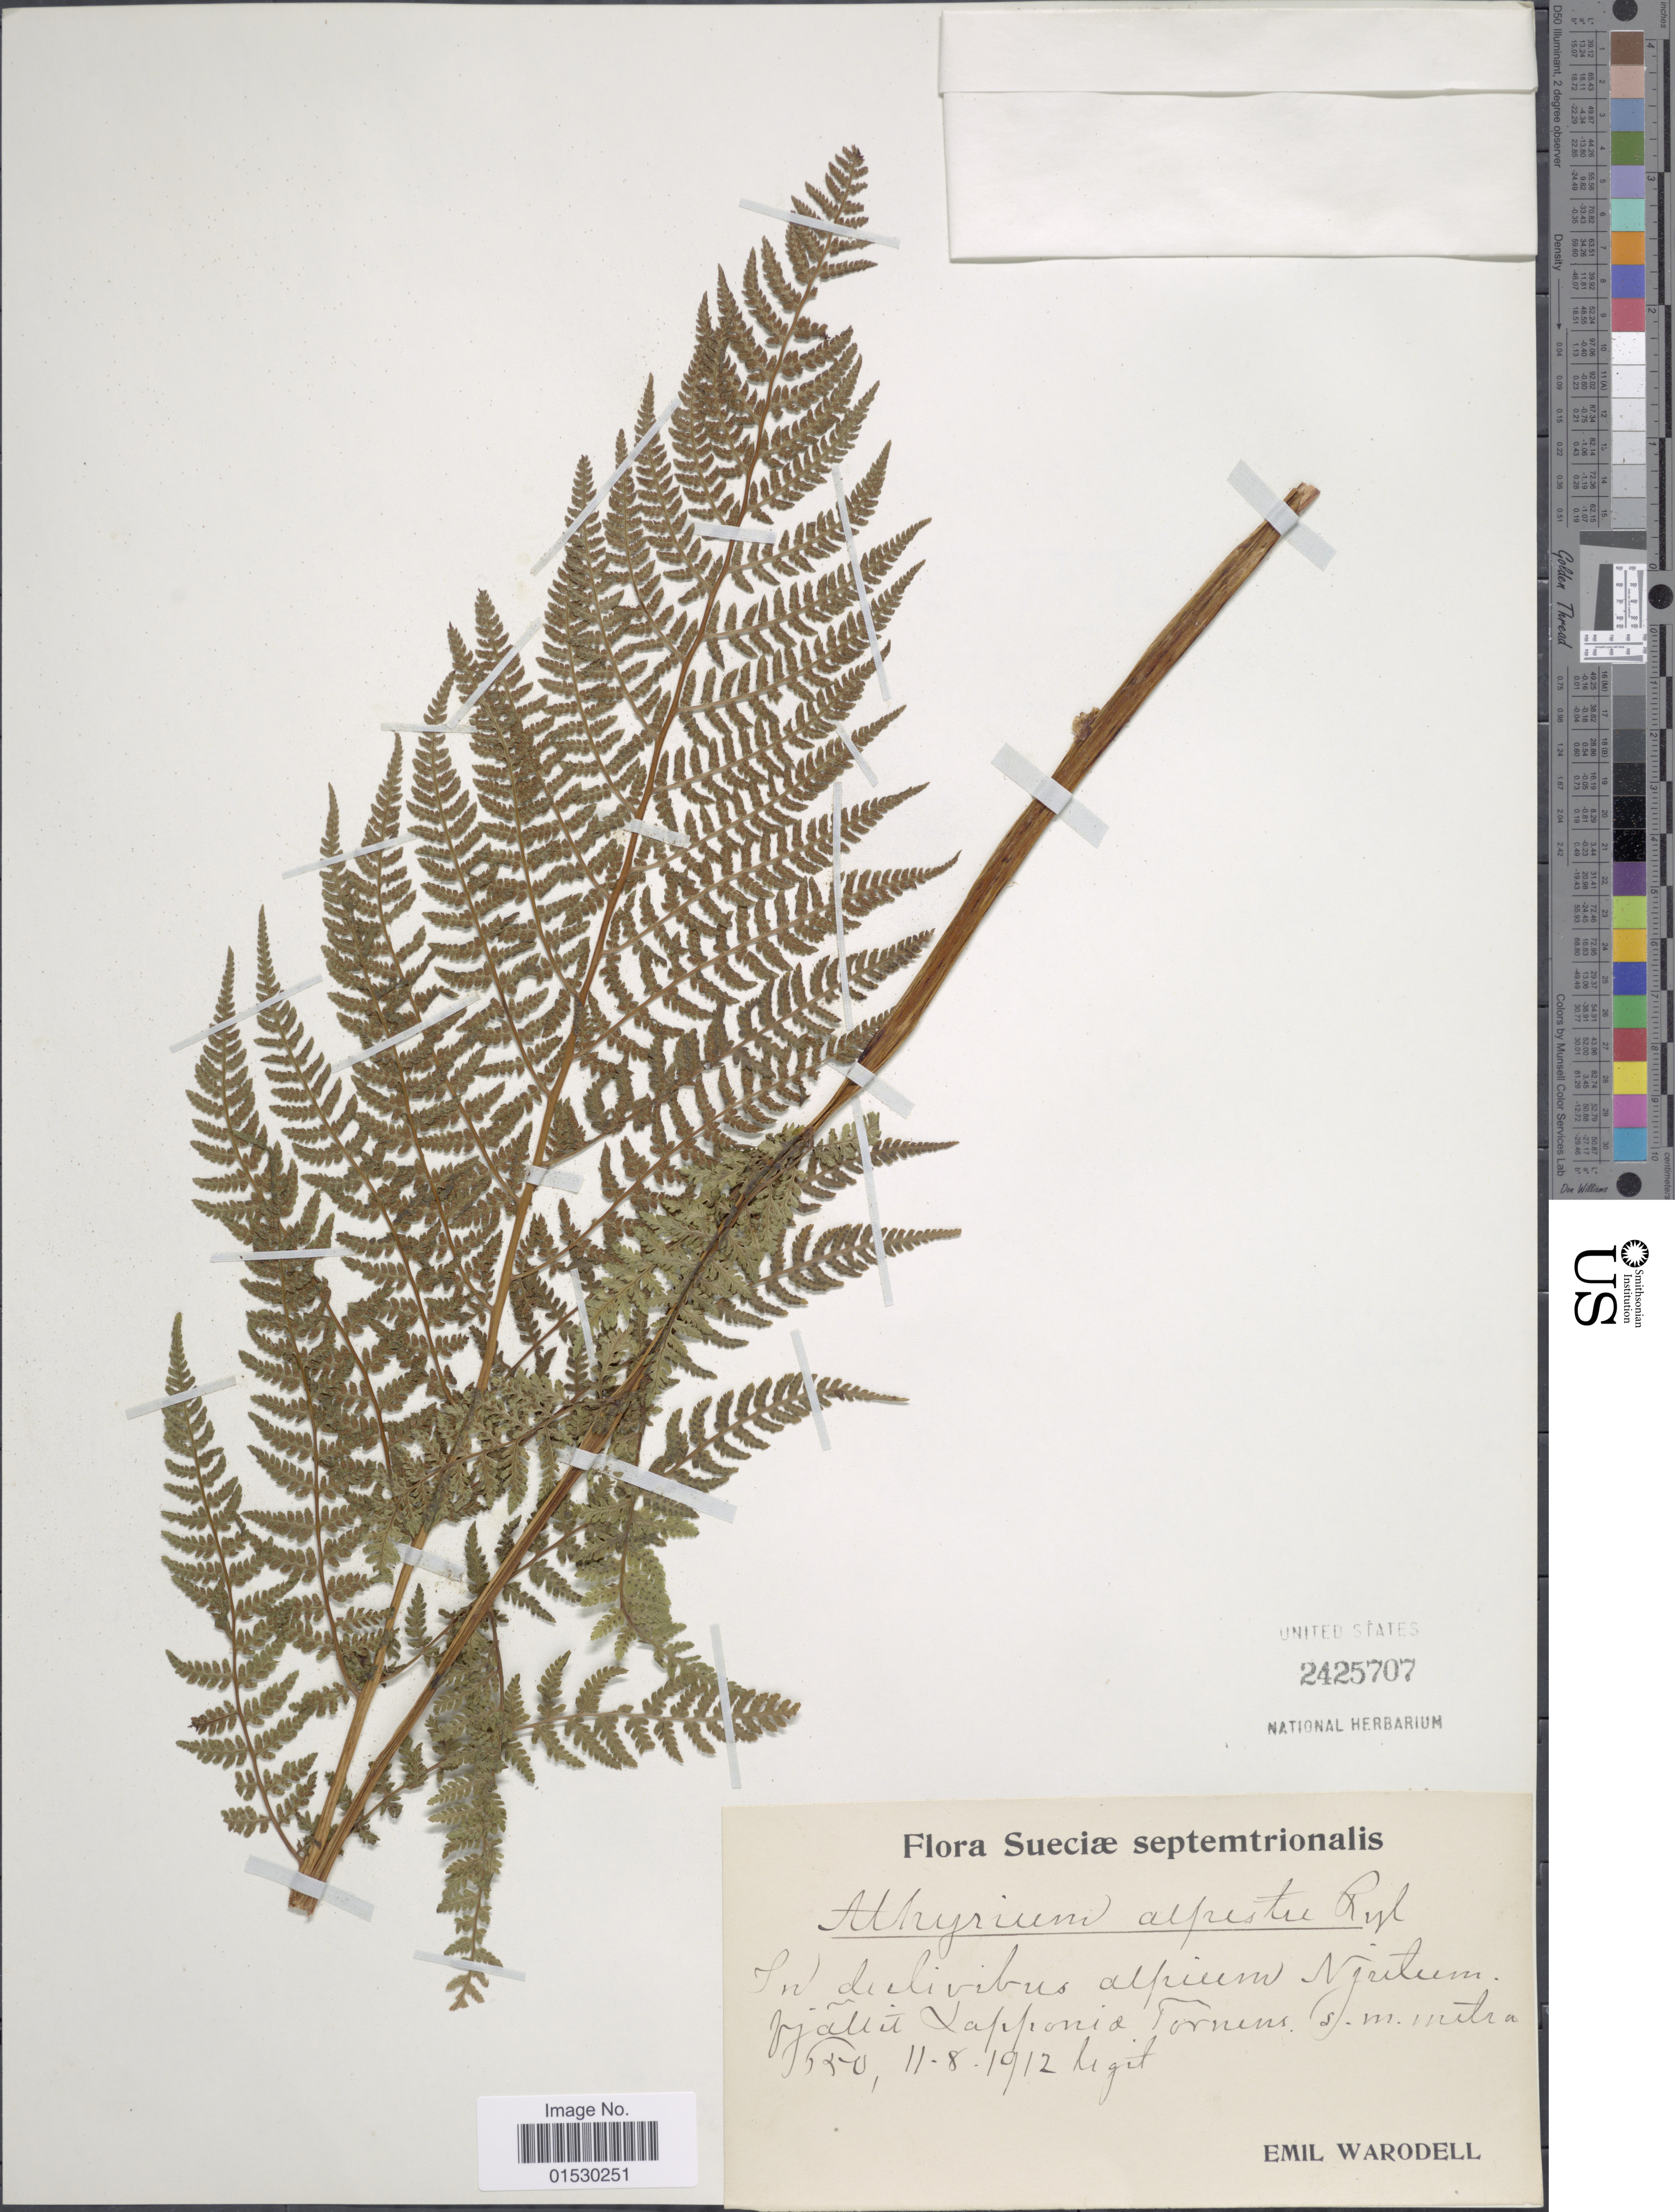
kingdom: Plantae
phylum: Tracheophyta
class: Polypodiopsida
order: Polypodiales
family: Athyriaceae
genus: Athyrium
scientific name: Athyrium alpestre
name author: (Hoppe) Rylands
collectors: E. Warodell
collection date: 1912-08-11 or 1912-11-08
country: Sweden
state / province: Norrbotten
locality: Njutum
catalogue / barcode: US 2425707